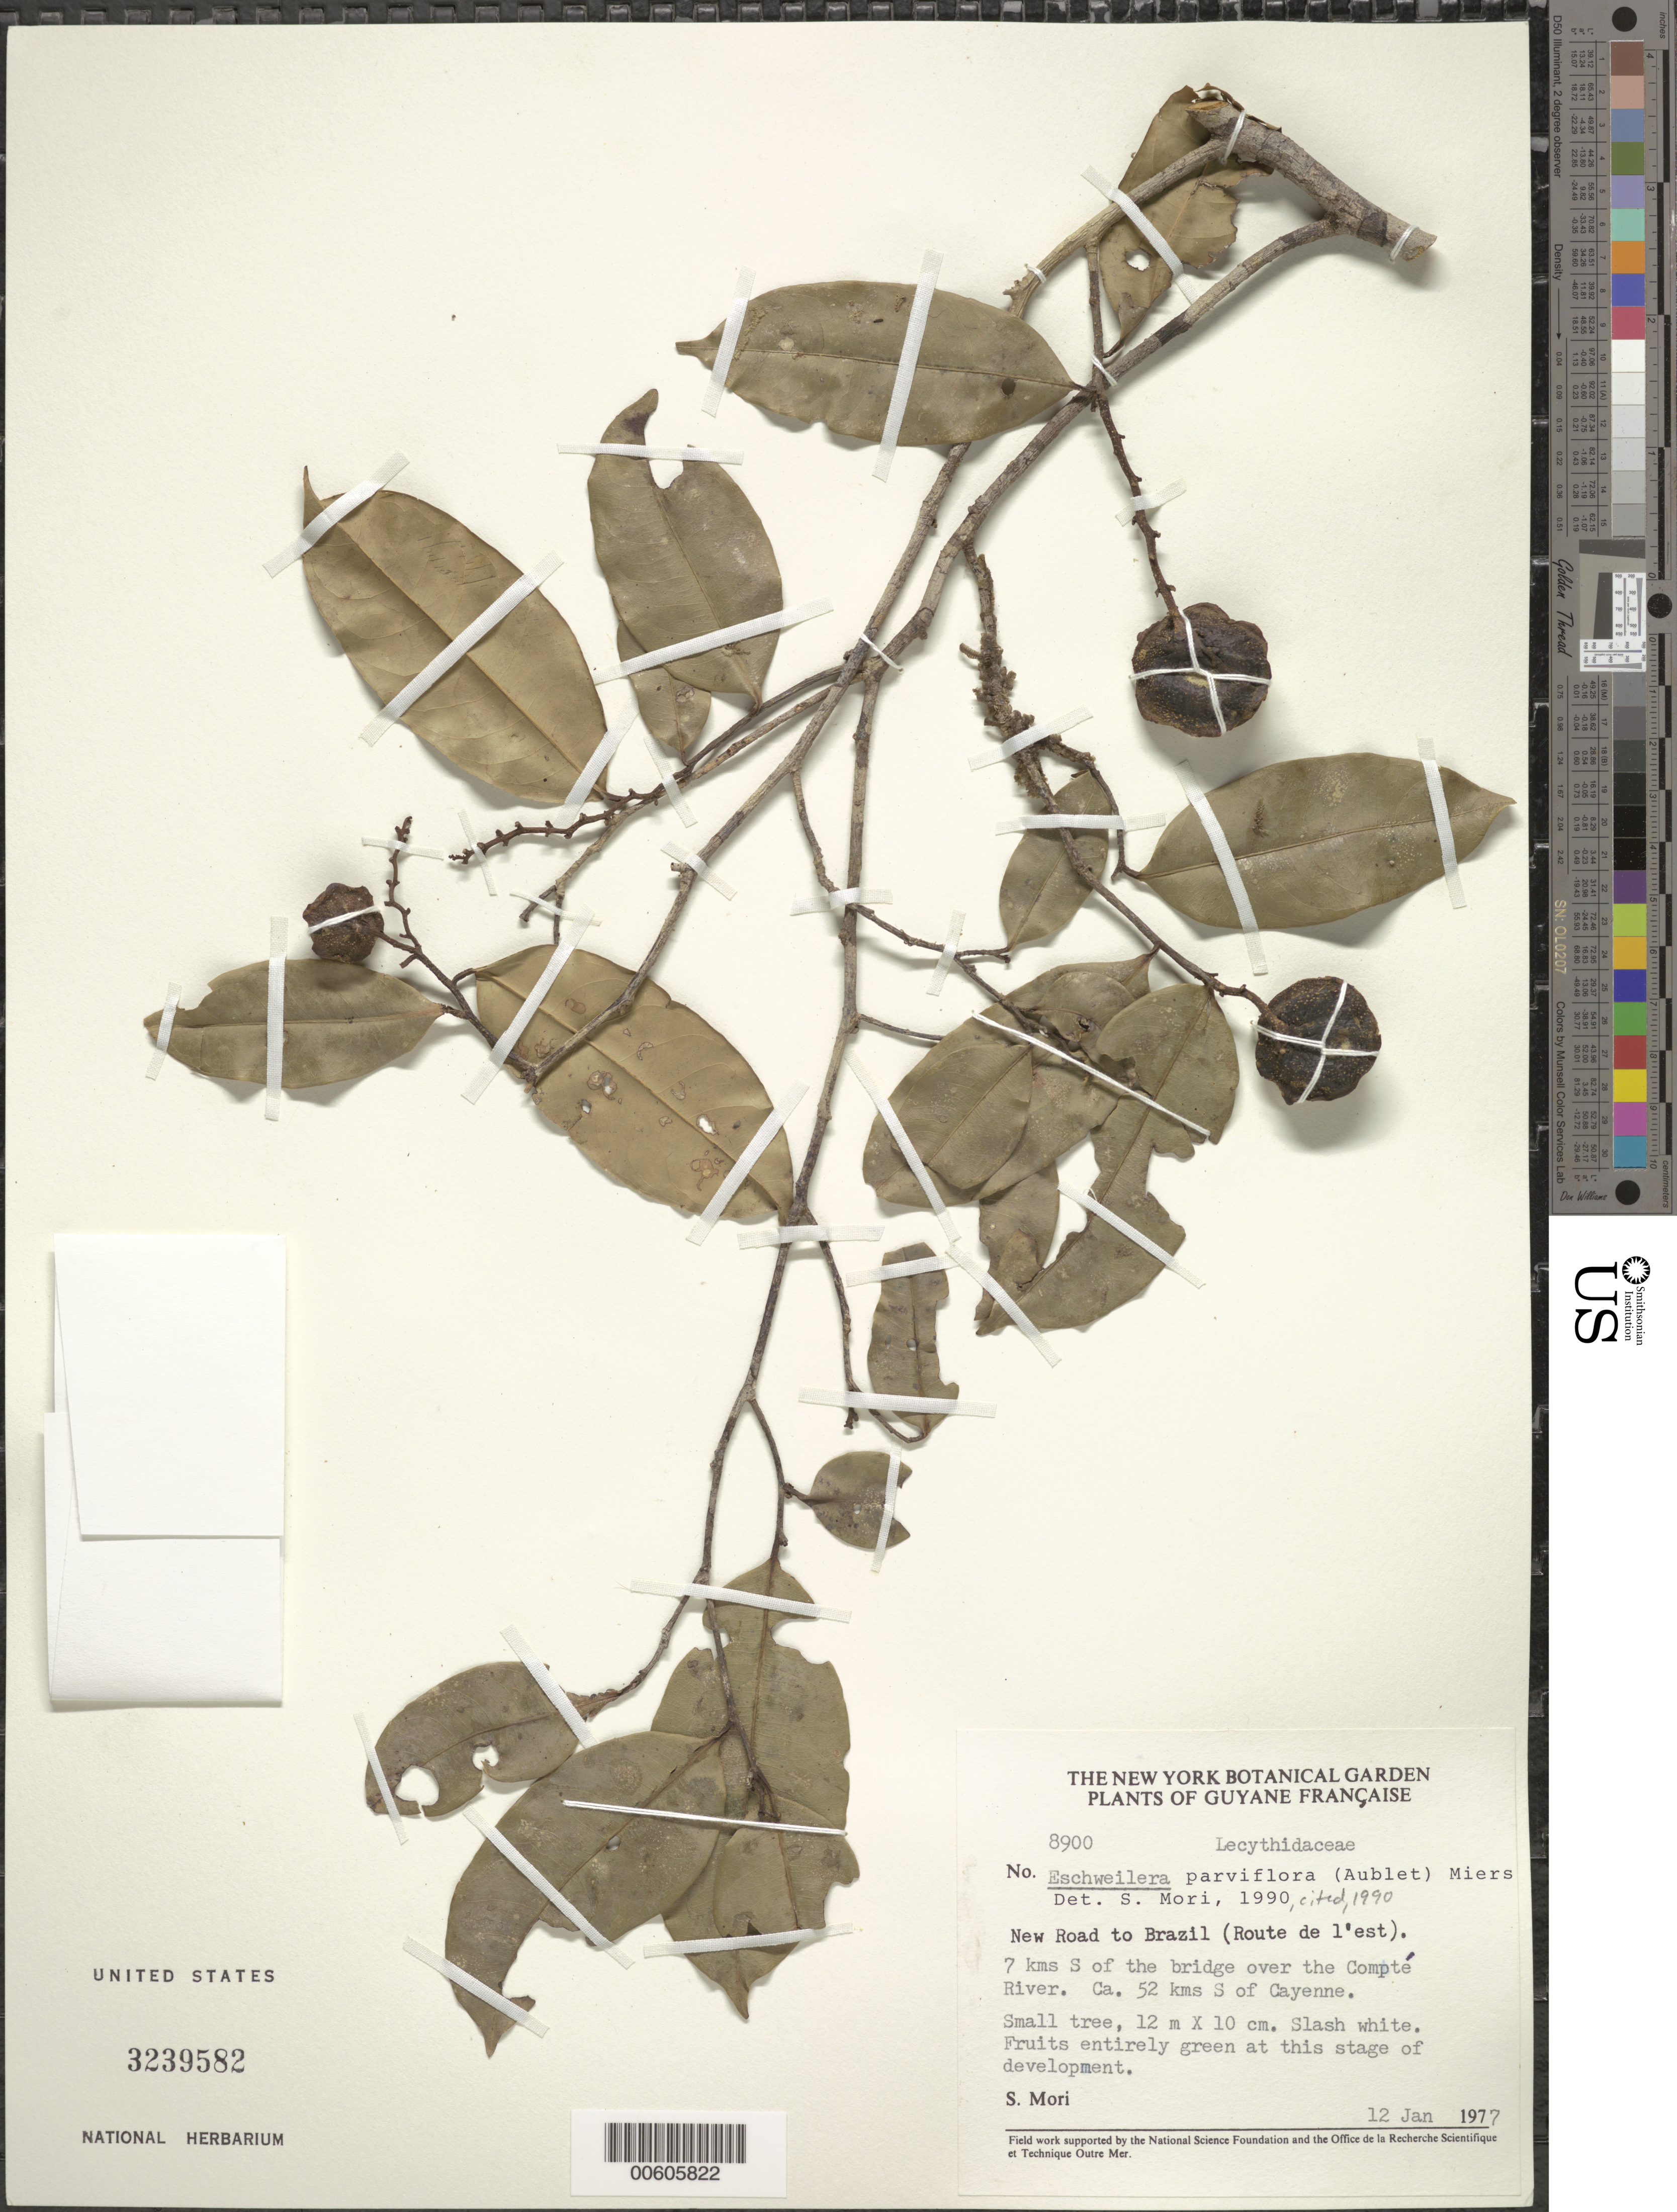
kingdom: Plantae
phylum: Tracheophyta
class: Magnoliopsida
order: Ericales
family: Lecythidaceae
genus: Eschweilera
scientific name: Eschweilera parviflora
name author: (Aubl.) Miers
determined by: Mori, Scott A.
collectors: S. Mori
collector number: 8900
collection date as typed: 12-Jan-77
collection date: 1977-01-12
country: French Guiana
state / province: Cayenne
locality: Cayenne, 52 km S of, on new road to Brazil (Route de l'est), 7 km S of bridge over Compte River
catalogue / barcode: US 3239582